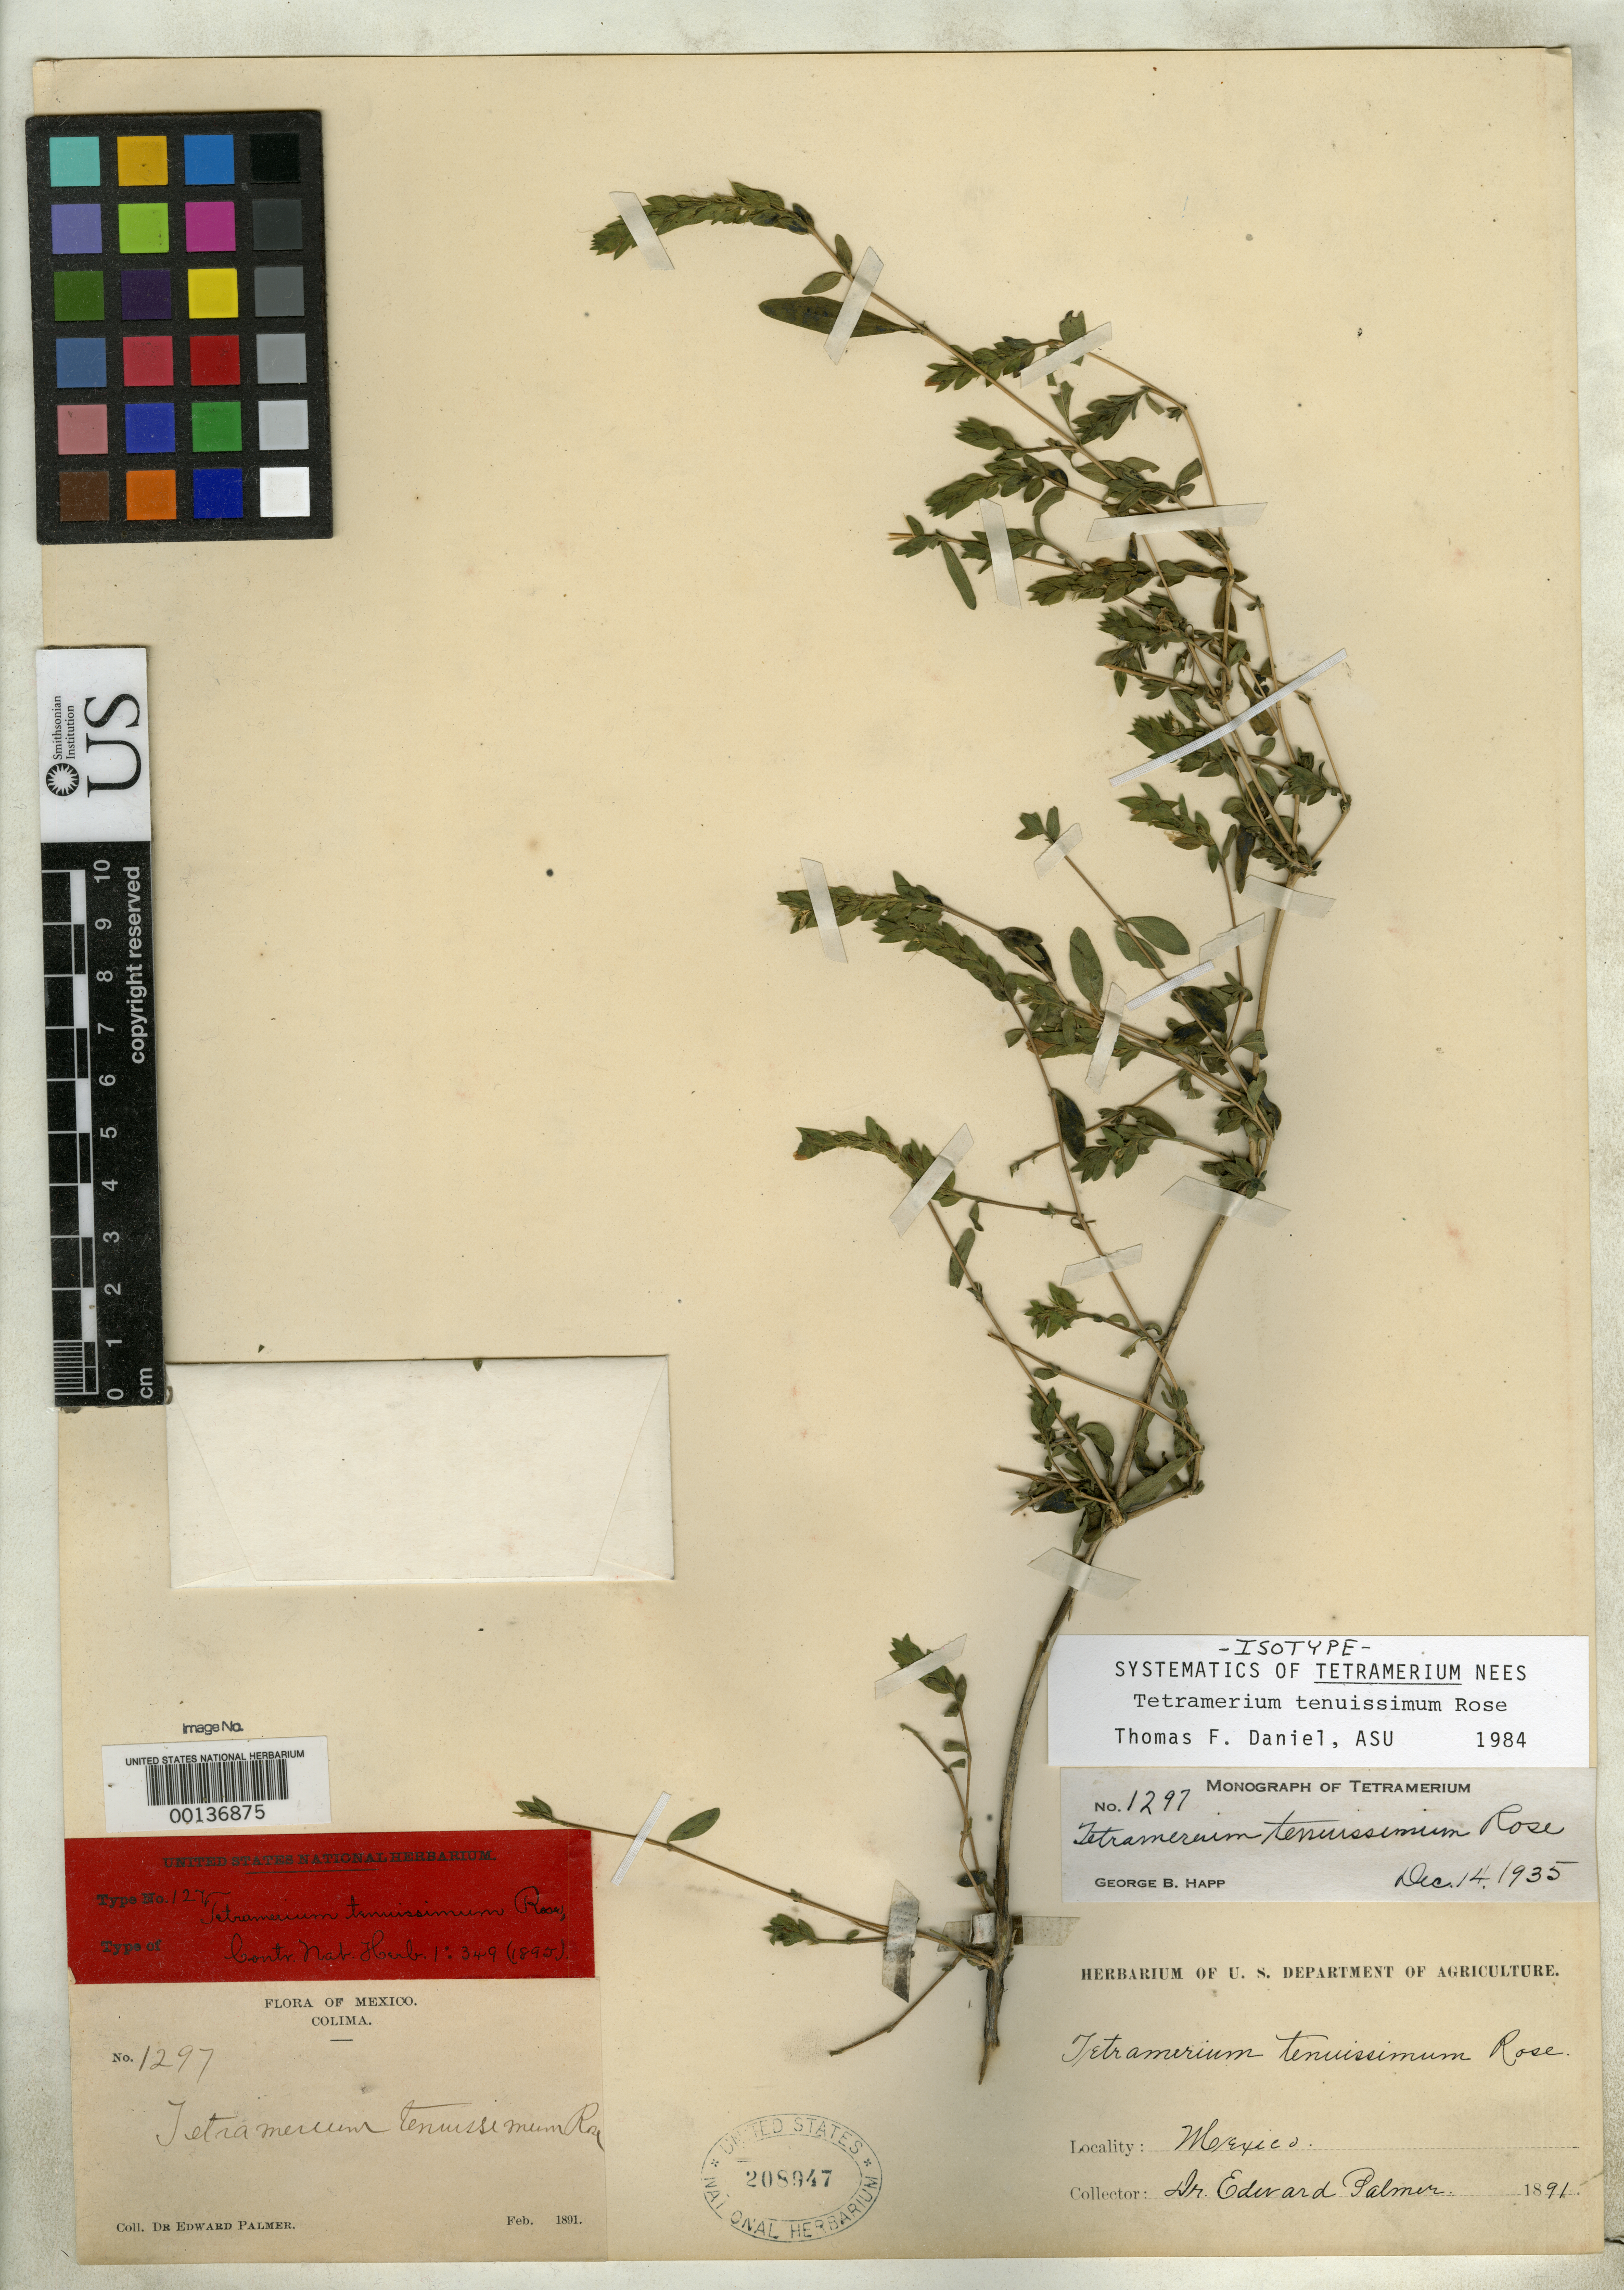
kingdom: Plantae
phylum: Tracheophyta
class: Magnoliopsida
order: Lamiales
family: Acanthaceae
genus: Tetramerium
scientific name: Tetramerium tenuissimum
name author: Rose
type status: Type Collection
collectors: E. Palmer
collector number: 1297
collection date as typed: Feb 1891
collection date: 1891-02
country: Mexico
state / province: Colima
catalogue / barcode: US 208947